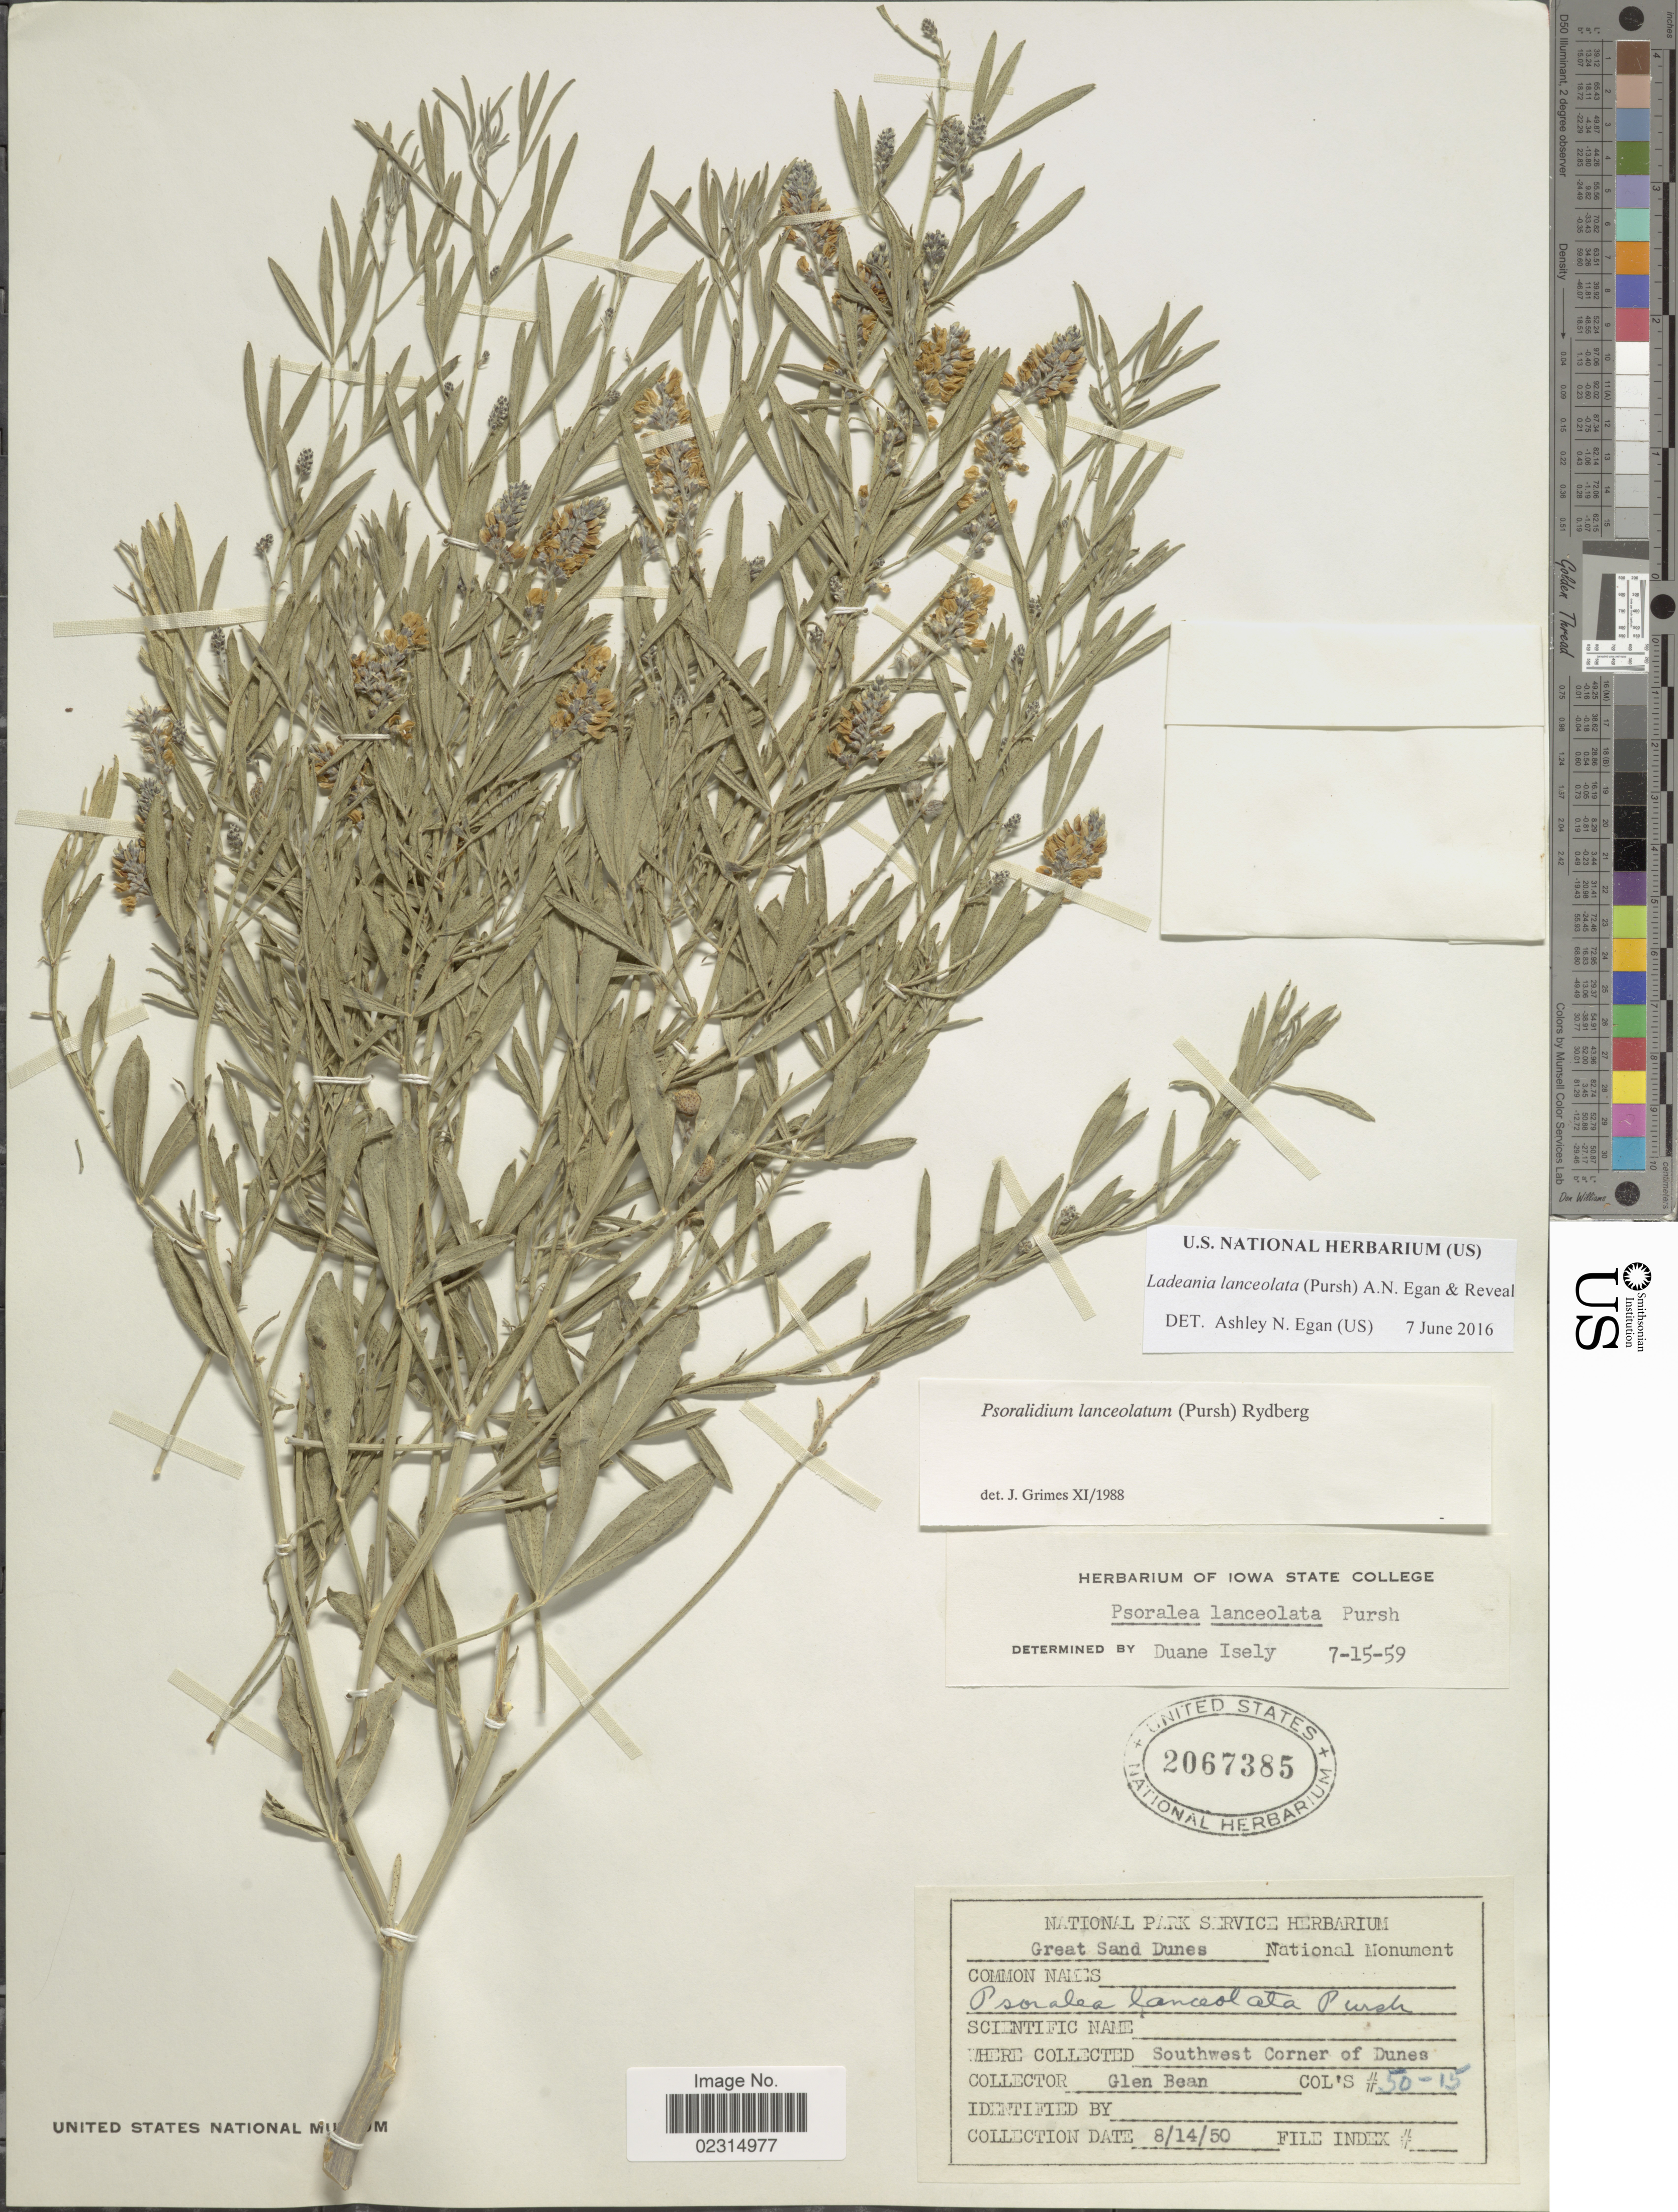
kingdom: Plantae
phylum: Tracheophyta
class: Magnoliopsida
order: Fabales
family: Fabaceae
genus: Ladeania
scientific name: Ladeania lanceolata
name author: (Pursh) A.N. Egan & Reveal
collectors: G. Bean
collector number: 50-15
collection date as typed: Transcribed d/m/y: 14/8/50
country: United States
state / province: Colorado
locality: Great Sand Dunes National Monument, Southwest Corner of Dunes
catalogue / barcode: US 2067385